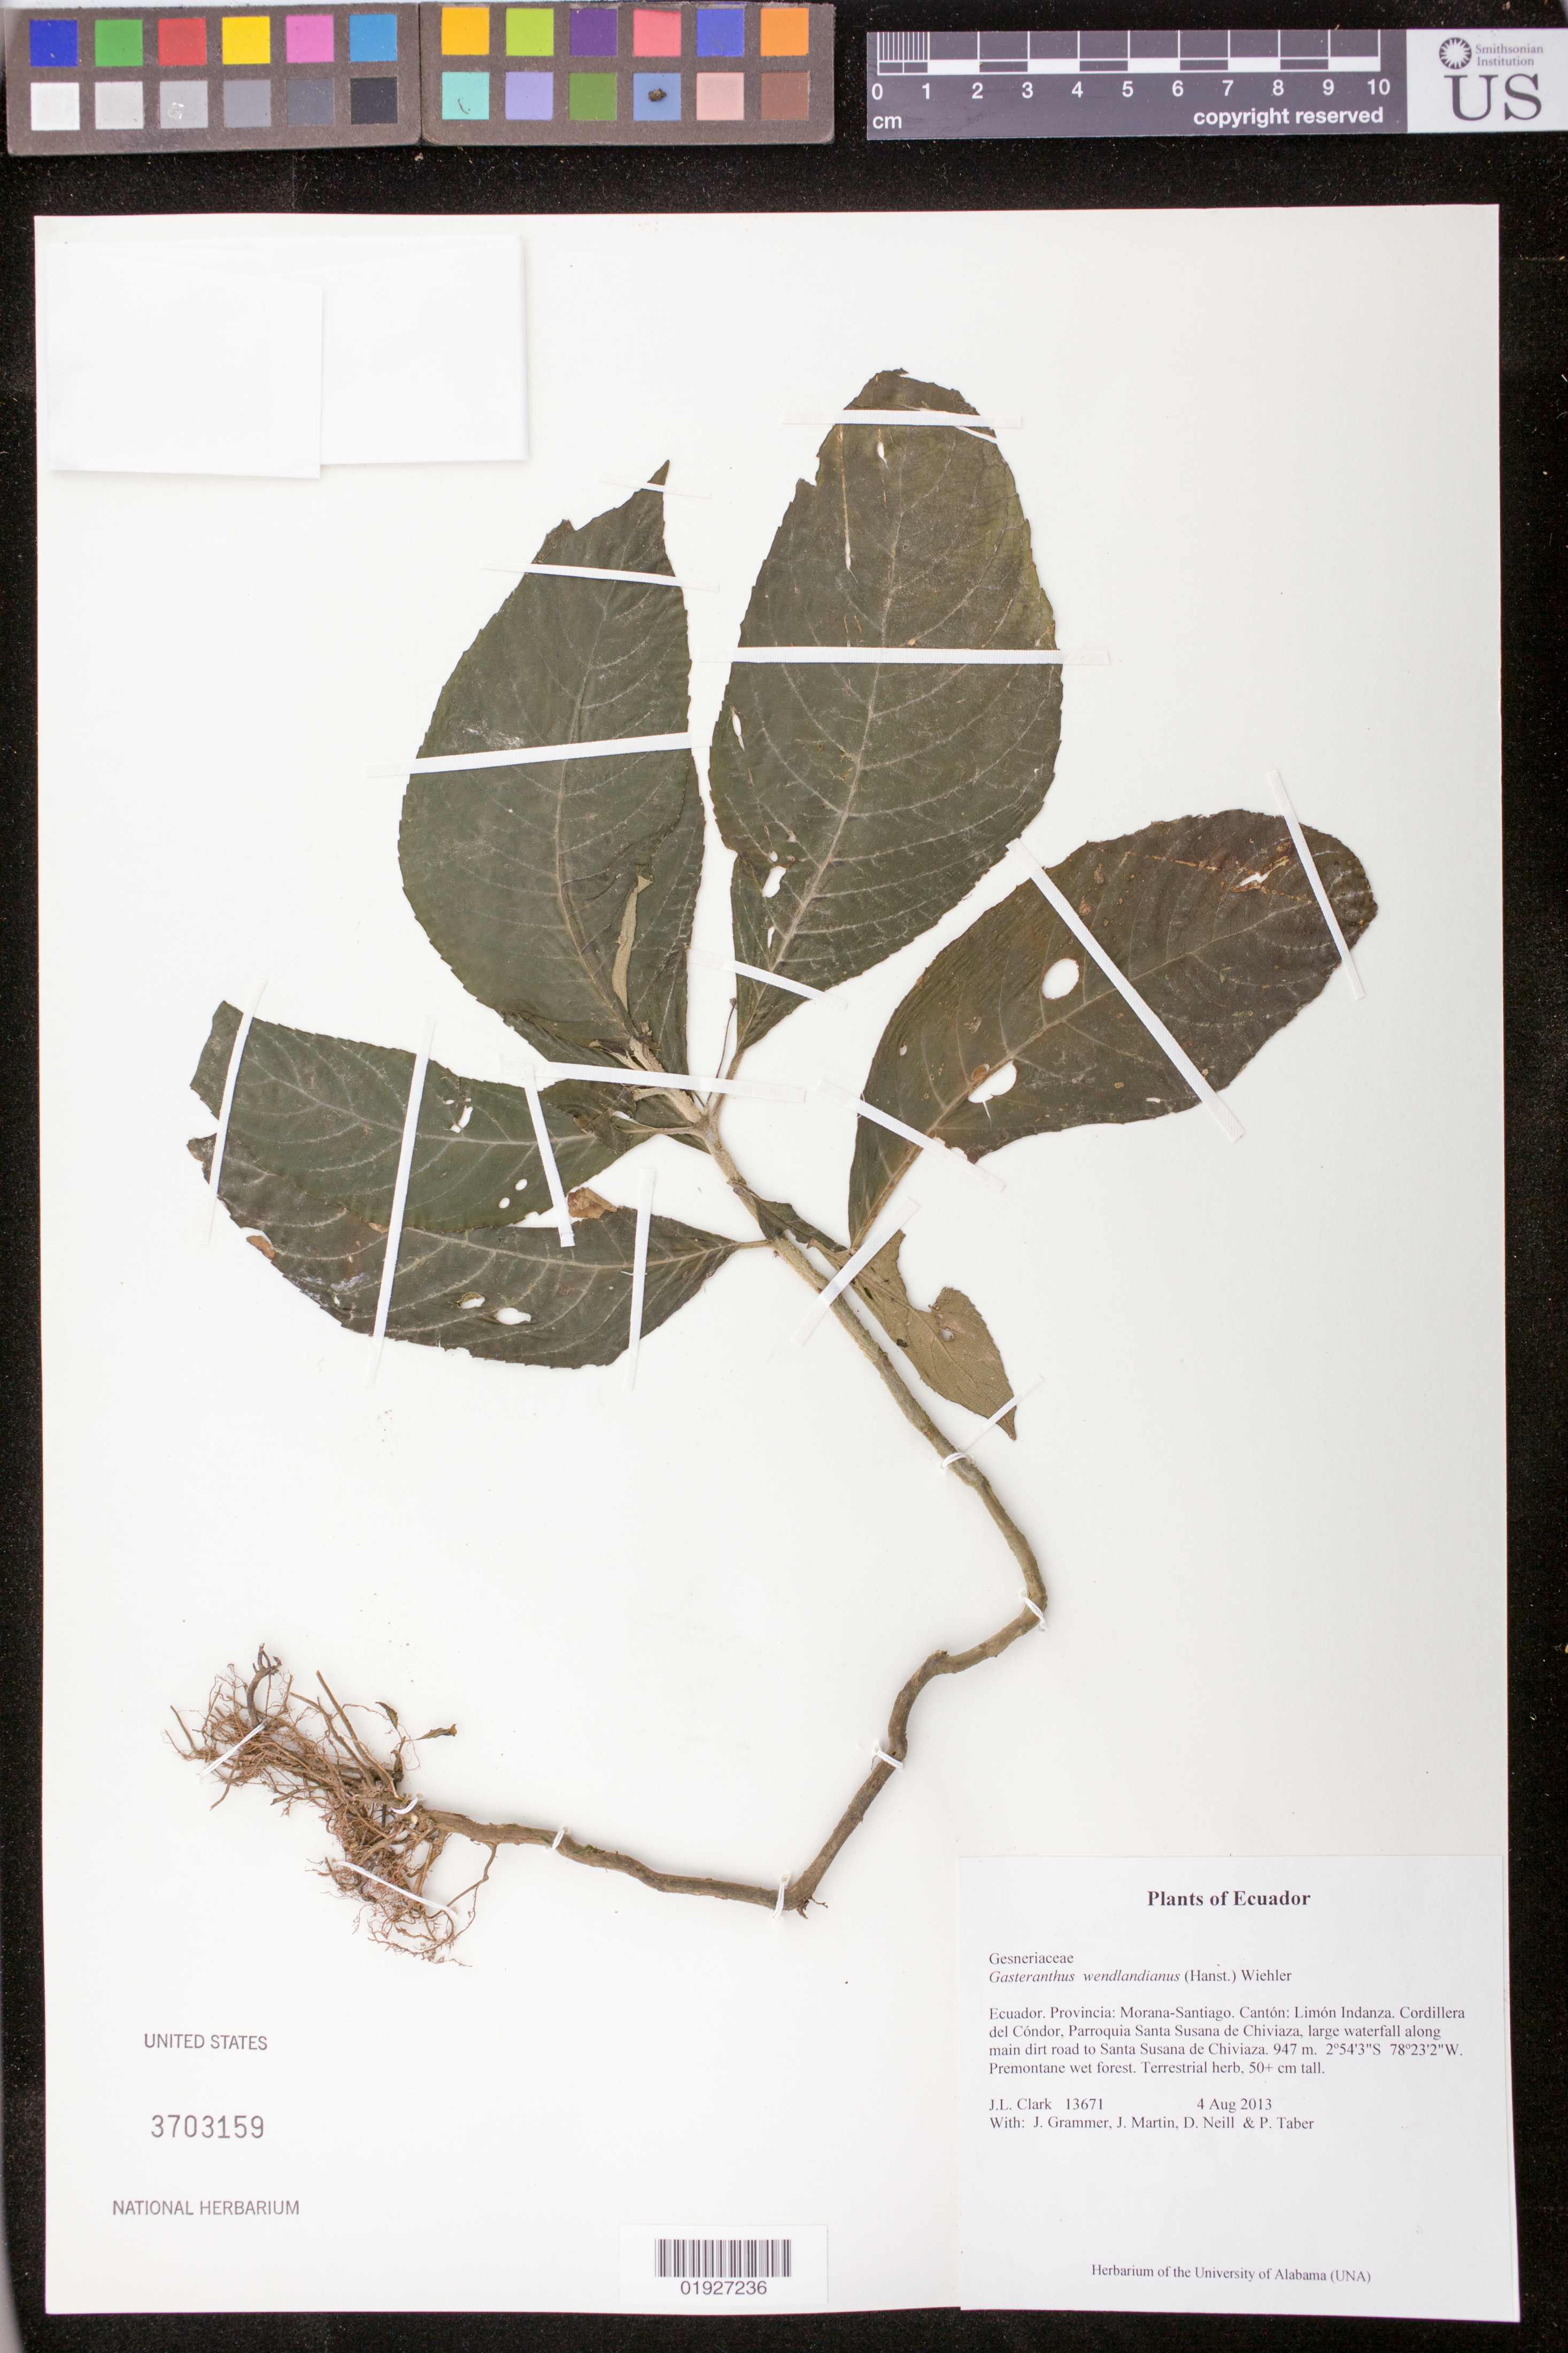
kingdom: Plantae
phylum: Tracheophyta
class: Magnoliopsida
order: Lamiales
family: Gesneriaceae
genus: Gasteranthus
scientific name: Gasteranthus wendlandianus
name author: (Hanst.) Wiehler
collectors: J. L. Clark, J. Grammer, J. Martin, D. Neill & P. Taber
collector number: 13671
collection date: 2013-08-04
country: Ecuador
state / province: Morona-Santiago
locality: Canton: Limon Indanza. Cordillera del Condor, Parroquia Santa Susana de Chiviaza, large waterfall along main dirt road to Santa Susana de Chiviaza.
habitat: Premontane wet forest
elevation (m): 947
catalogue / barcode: US 3703159